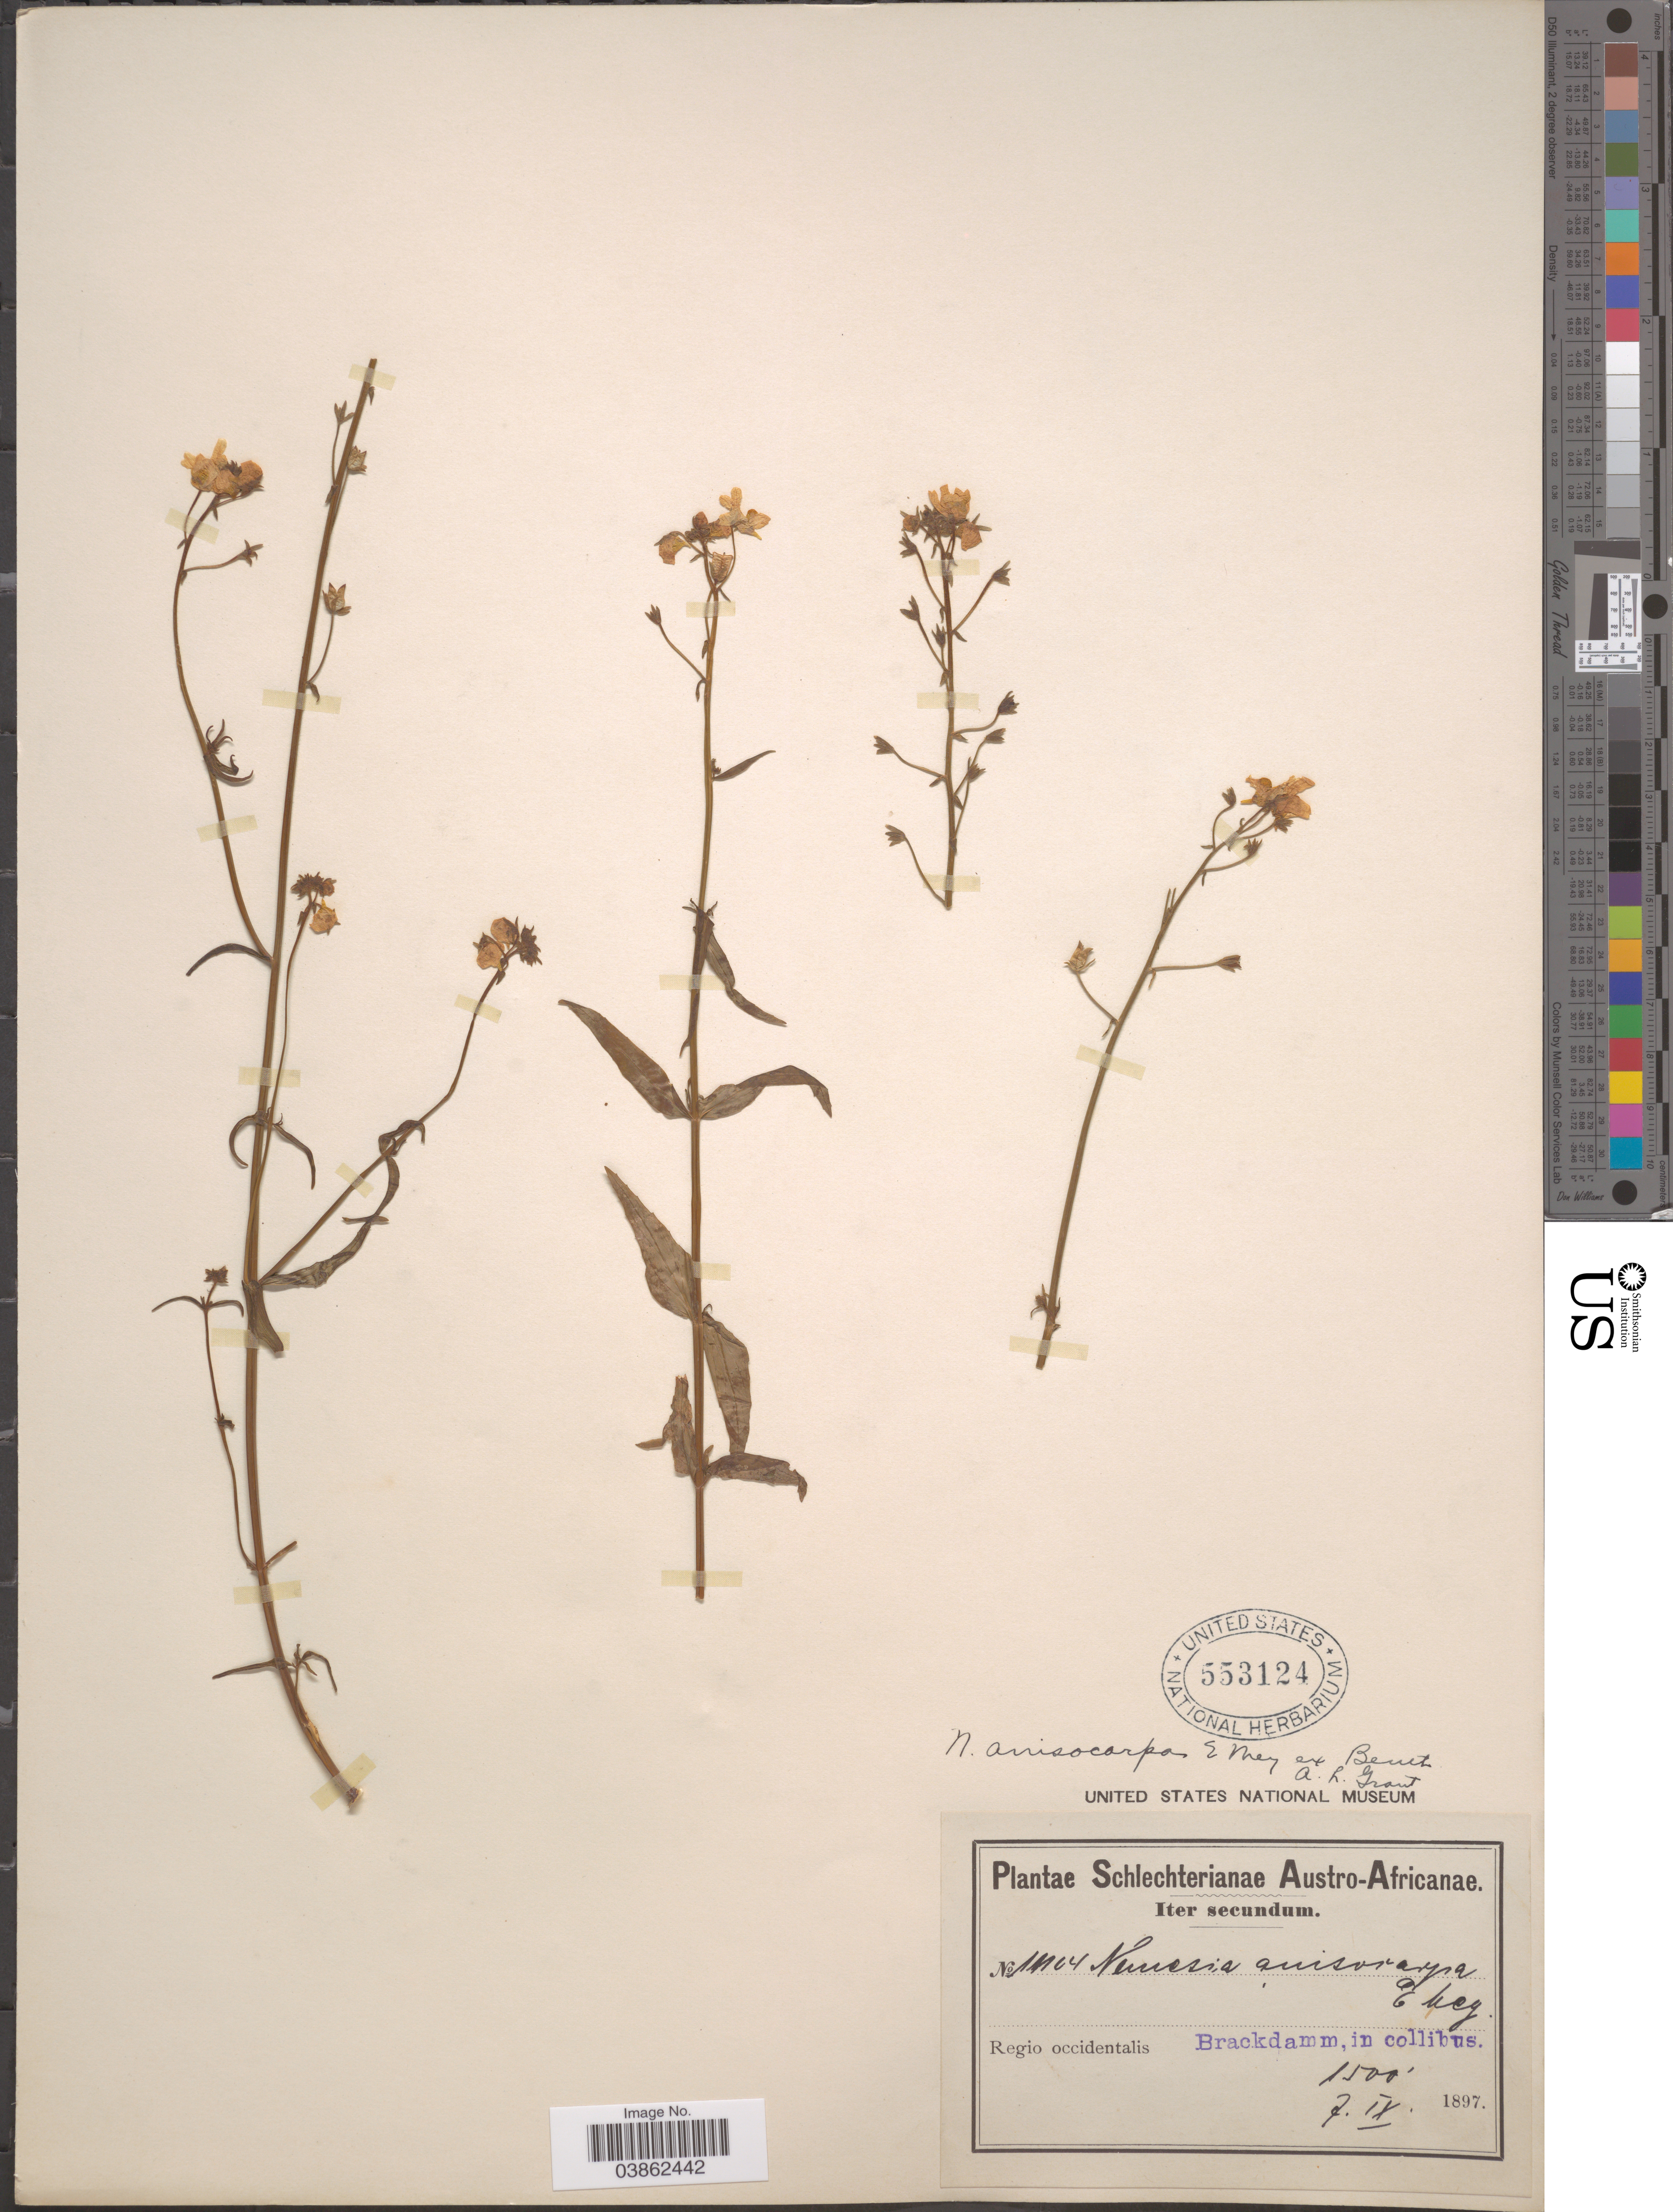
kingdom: Plantae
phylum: Tracheophyta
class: Magnoliopsida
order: Lamiales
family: Scrophulariaceae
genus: Nemesia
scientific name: Nemesia anisocarpa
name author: E. Mey. ex Benth.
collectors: Schlechter, --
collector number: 11104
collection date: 1897-09-07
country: South Africa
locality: Austro-Africanae. Regio occidentalis Brackdamm, in collibus.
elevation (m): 457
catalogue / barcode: US 553124